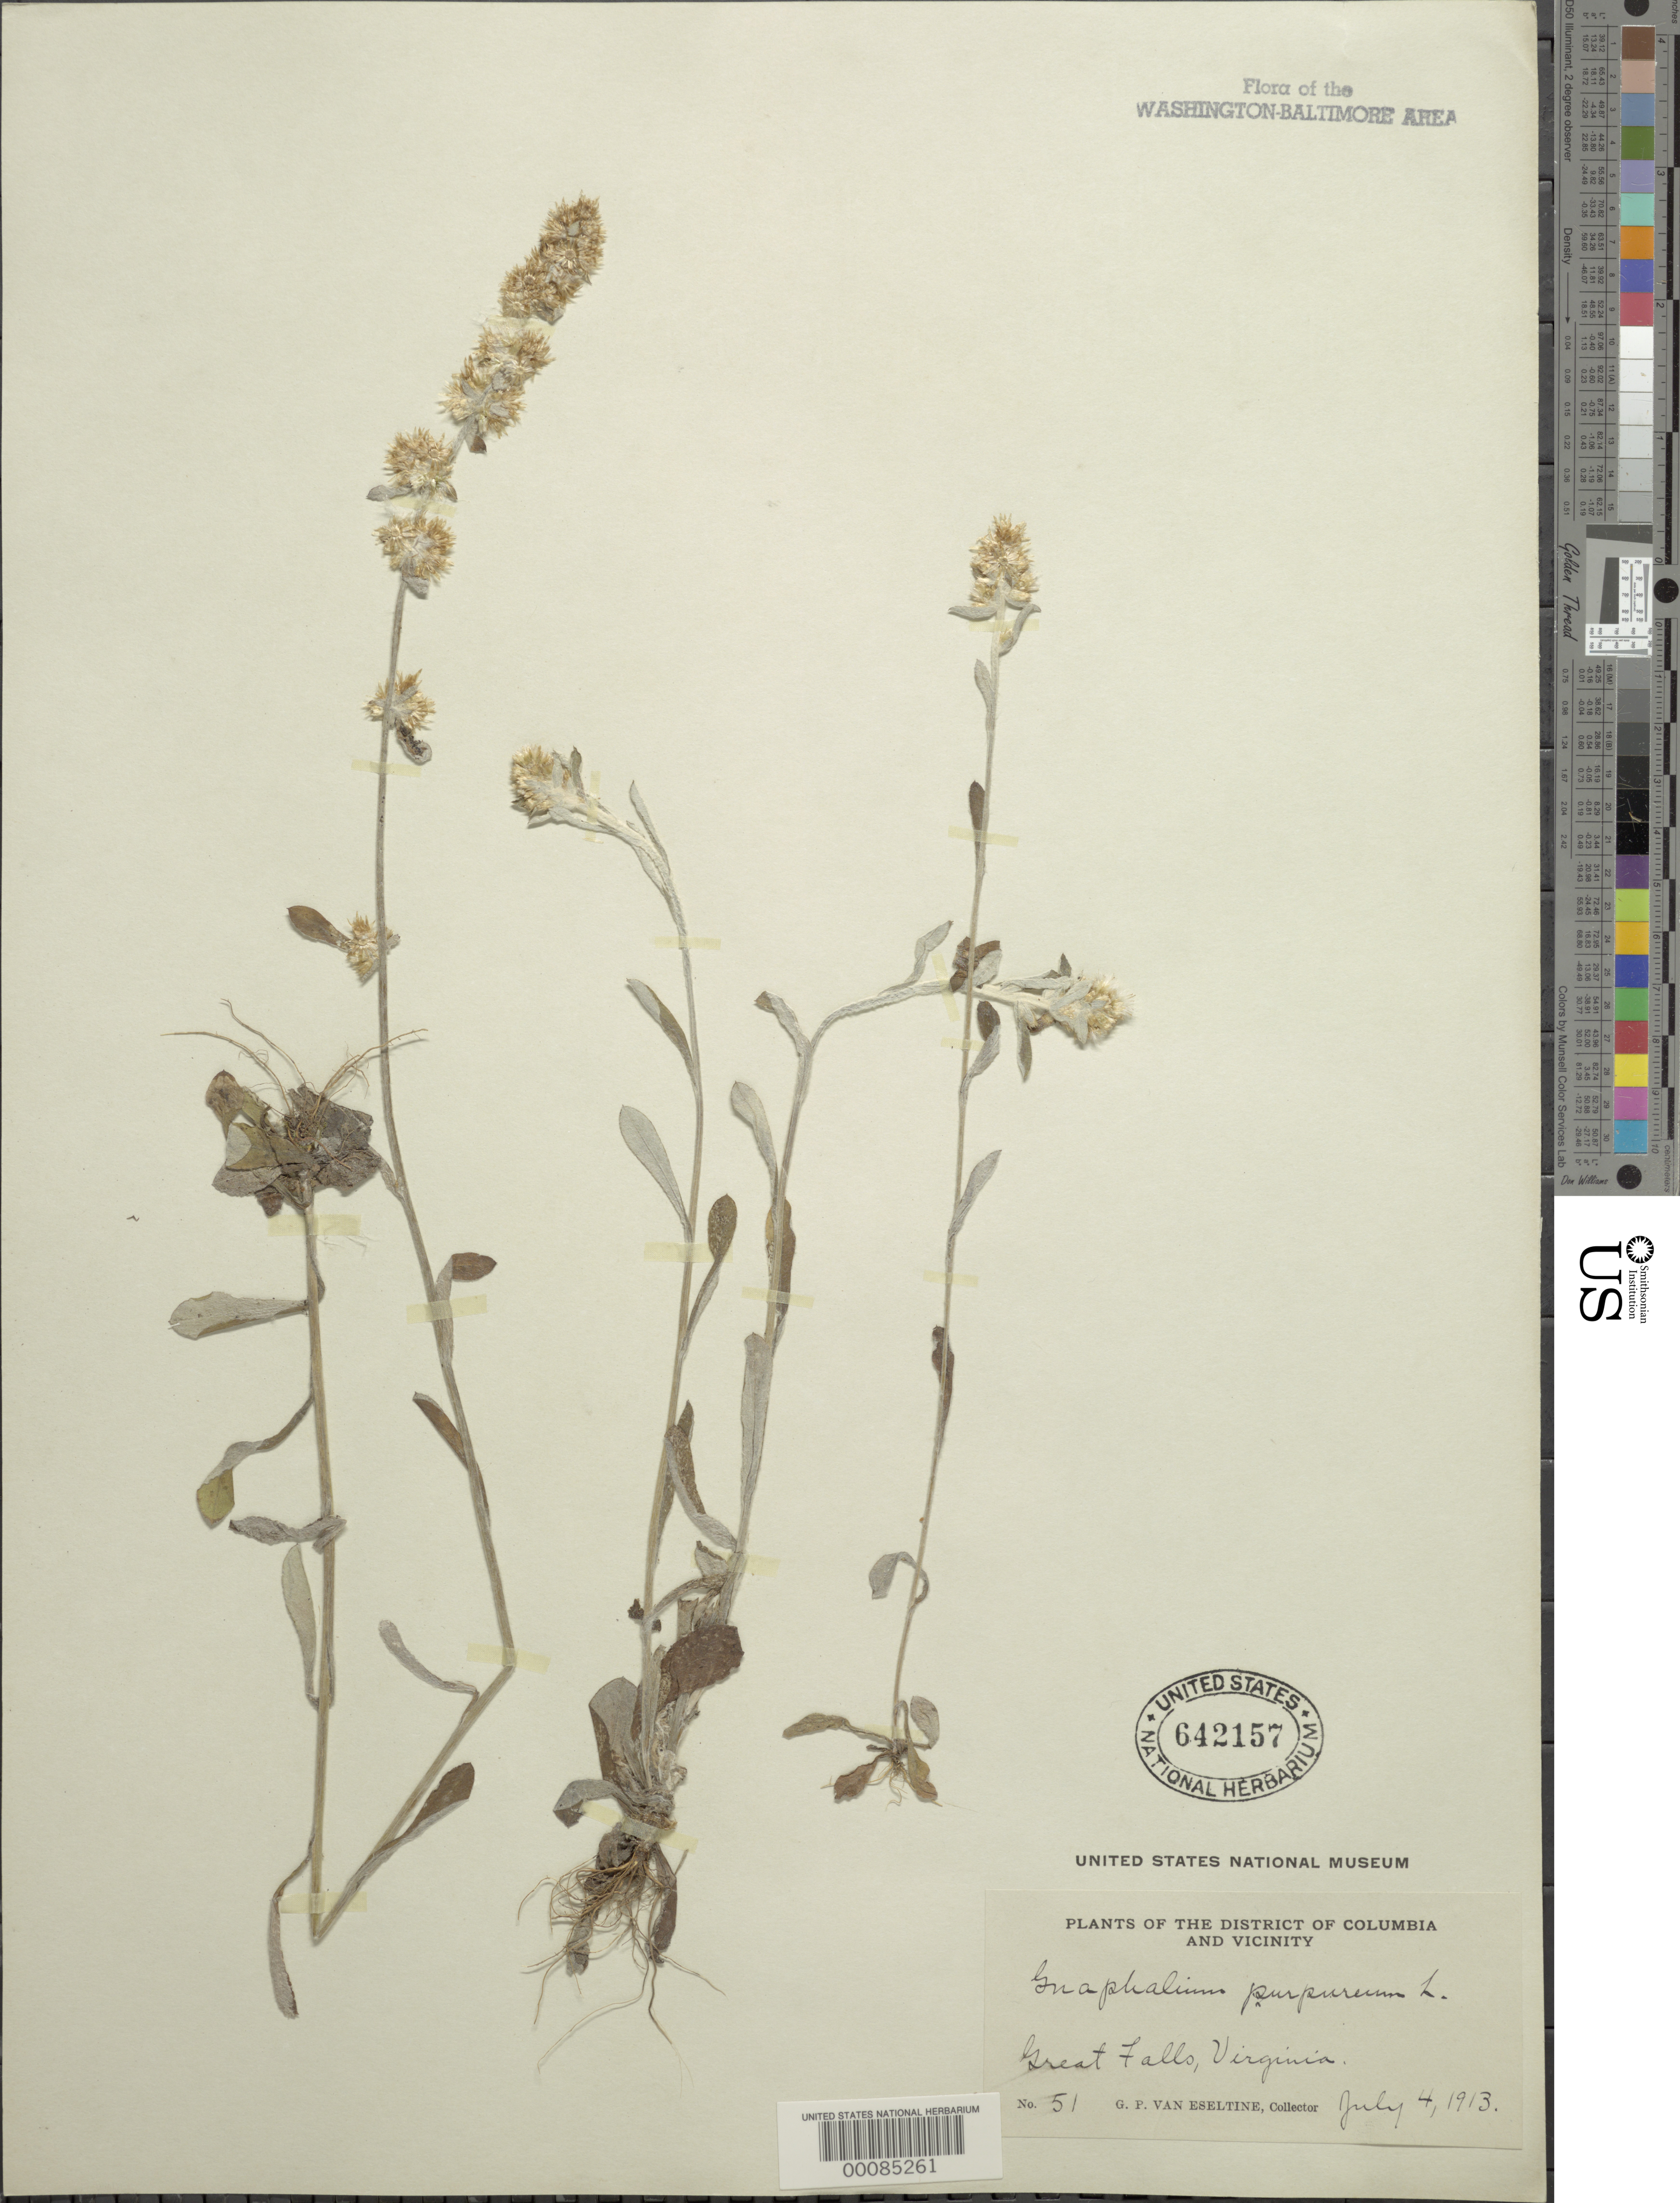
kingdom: Plantae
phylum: Tracheophyta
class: Magnoliopsida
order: Asterales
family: Asteraceae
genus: Gamochaeta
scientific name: Gamochaeta purpurea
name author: (L.) Cabrera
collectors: G. P. Van Eseltine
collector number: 51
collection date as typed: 04 Jul 1913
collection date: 1913-07-04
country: United States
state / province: Virginia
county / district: Fairfax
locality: Great Falls C. & O. Canal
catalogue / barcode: US 642157